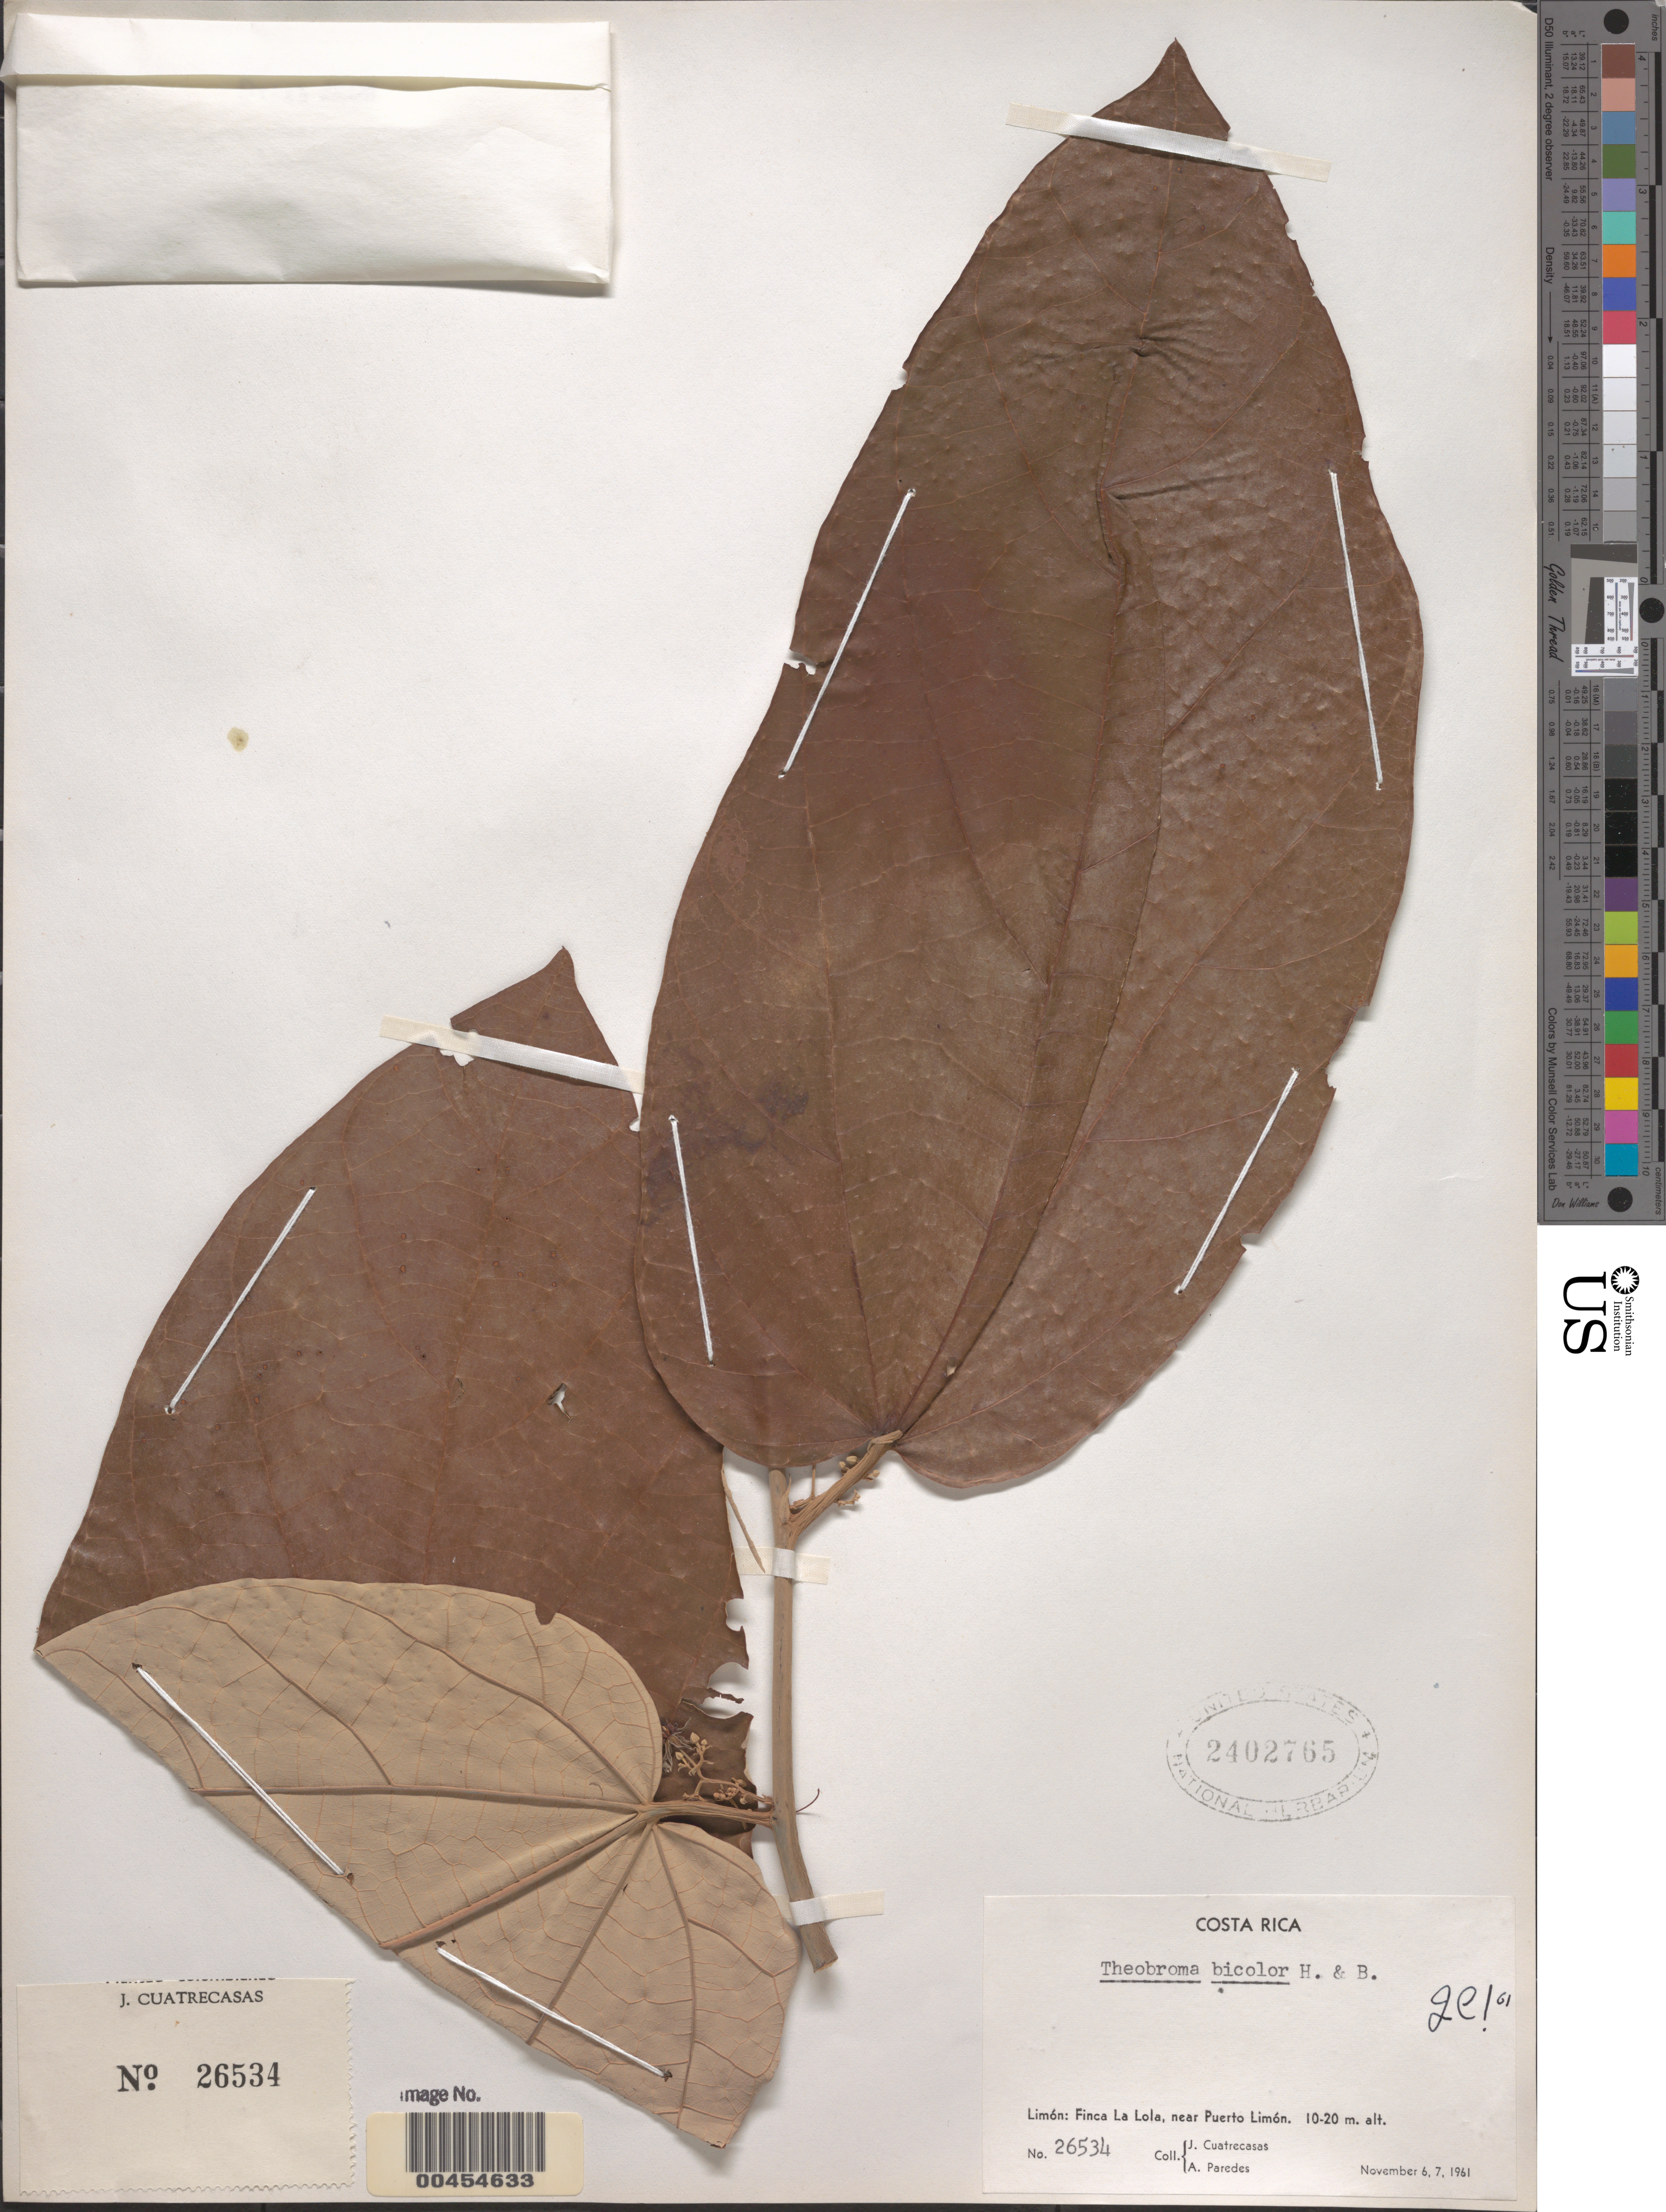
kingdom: Plantae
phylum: Tracheophyta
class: Magnoliopsida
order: Malvales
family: Malvaceae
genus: Theobroma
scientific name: Theobroma bicolor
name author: Bonpl.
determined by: Dorr, L. J., (BOT), Smithsonian Institution - National Museum of Natural History (UNITED STATES)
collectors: J. Cuatrecasas & A. Paredes C.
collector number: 26534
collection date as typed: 06 Nov 1961 to 07 Nov 1961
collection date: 1961-11-06/1961-11-07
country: Costa Rica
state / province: Limón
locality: Finca la lola; near puerto limon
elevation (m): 10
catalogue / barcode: US 2402765-2